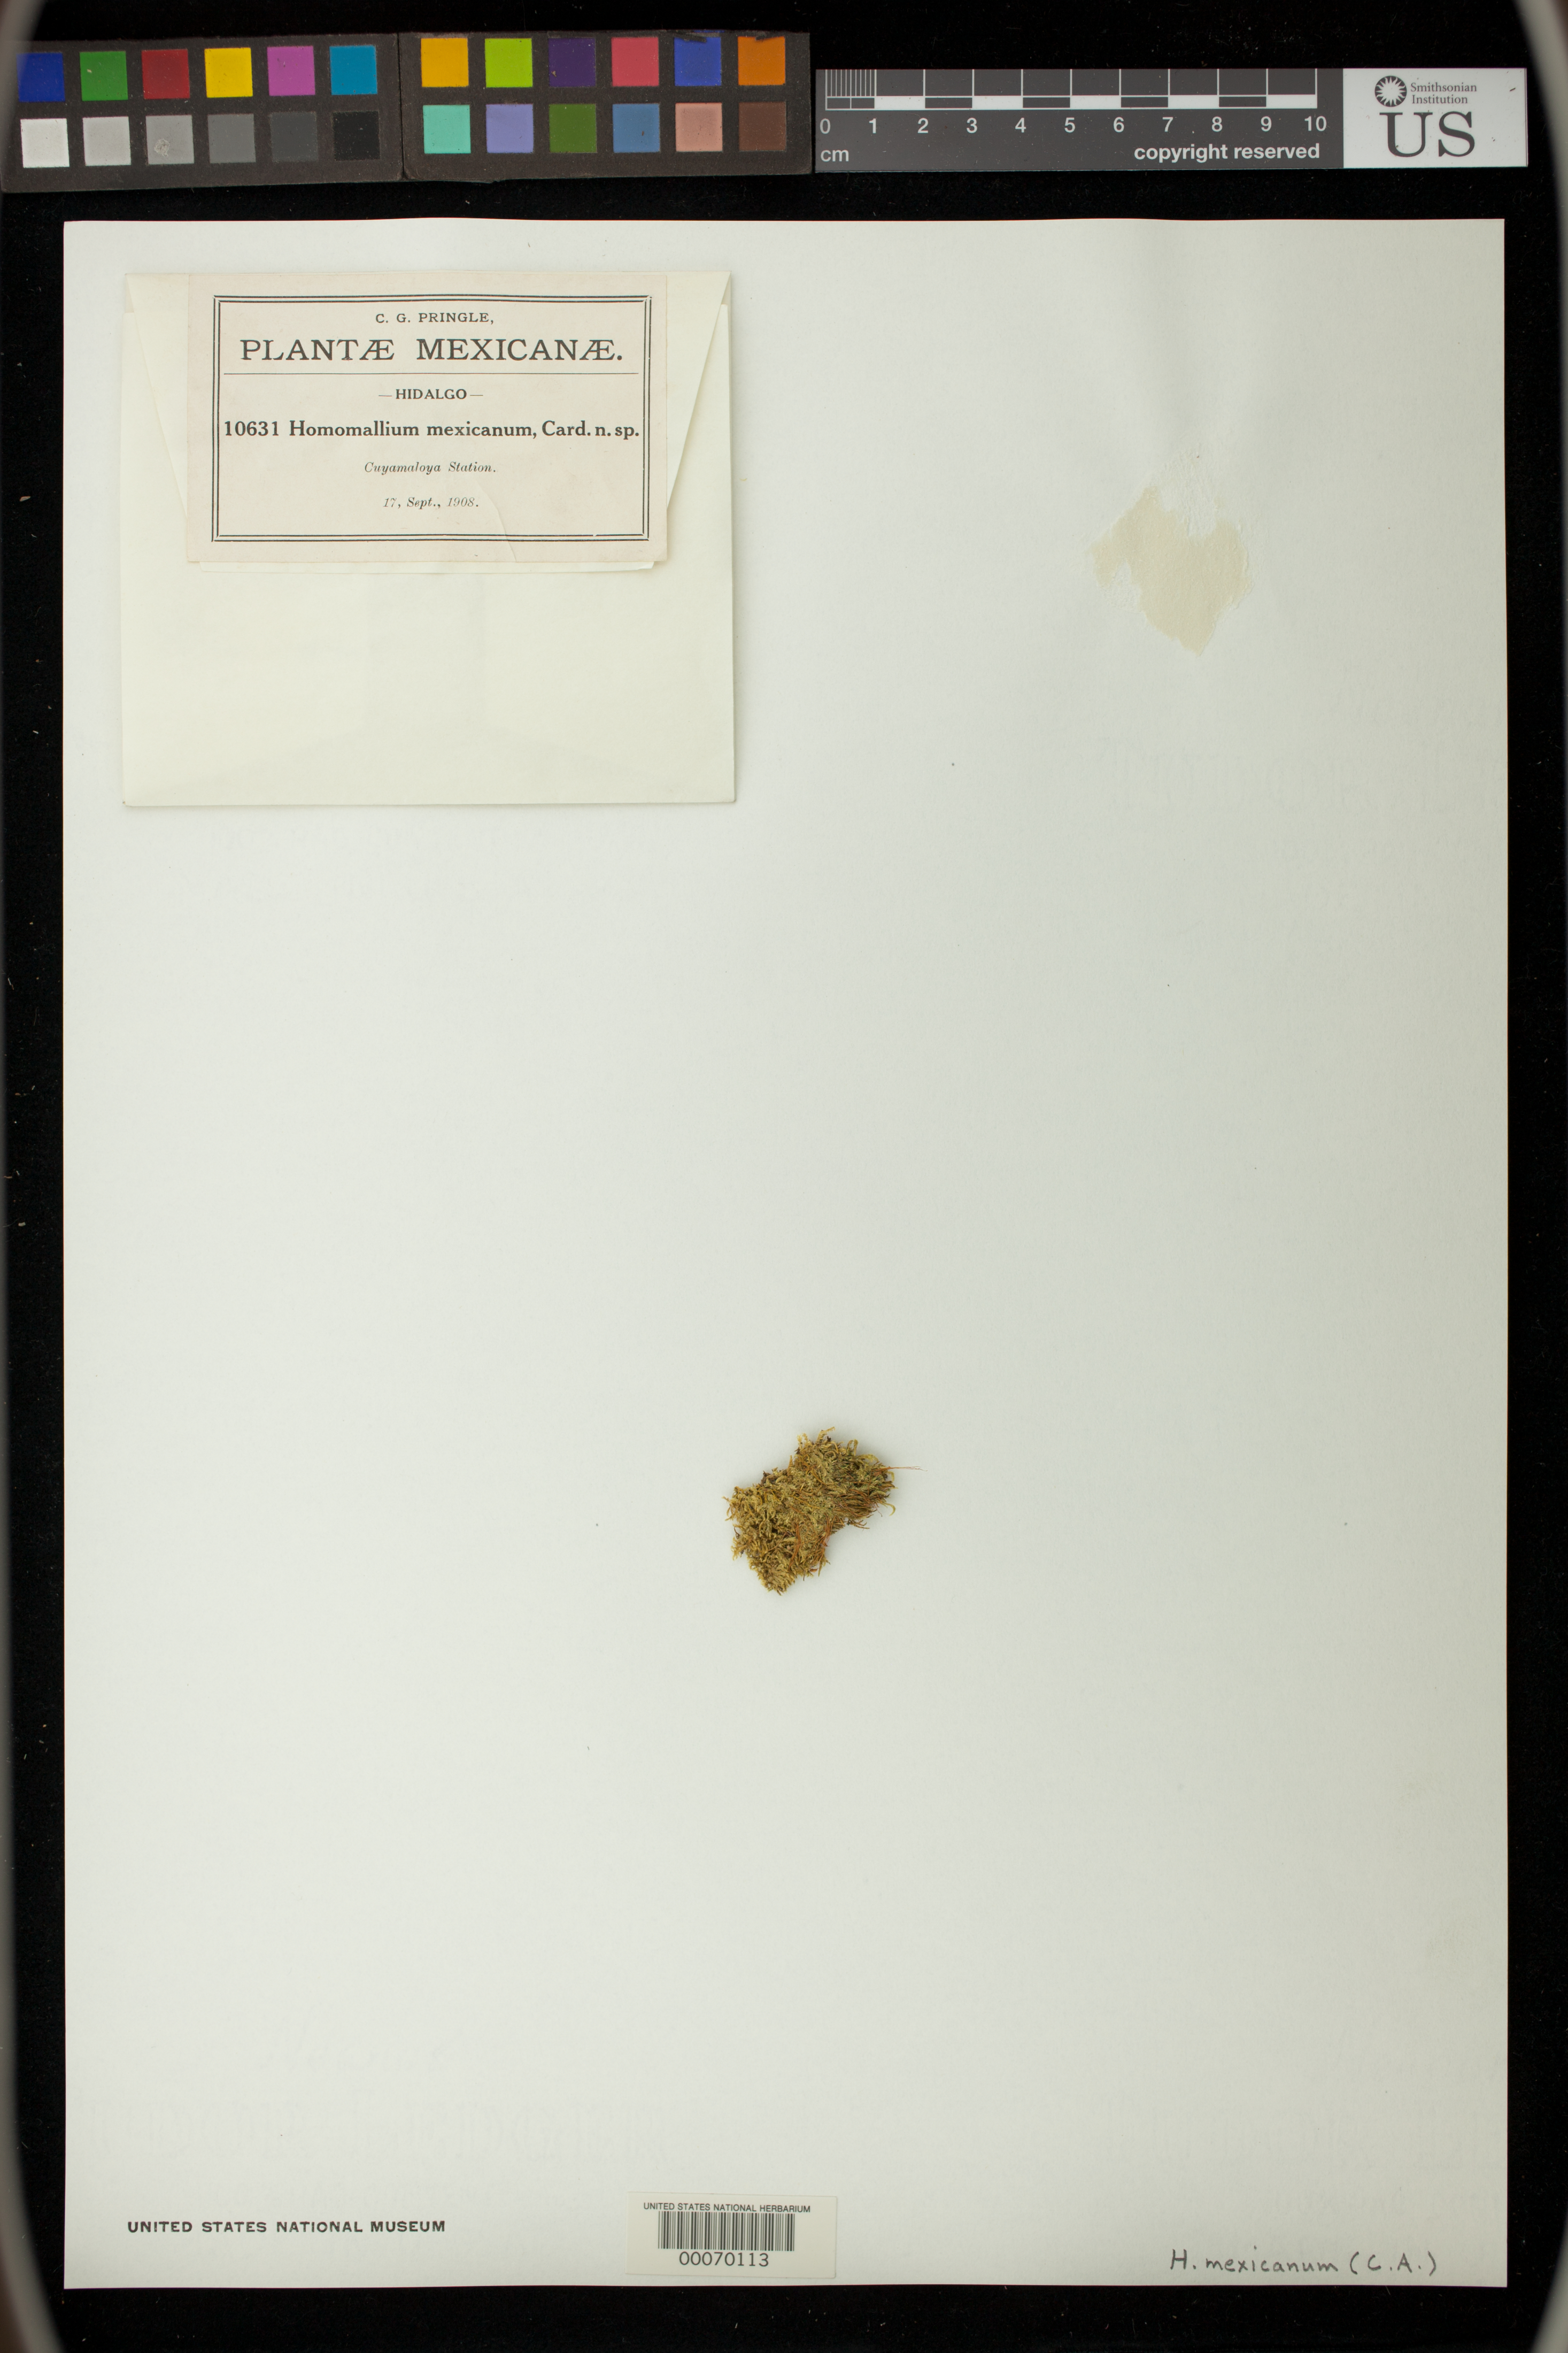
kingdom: Plantae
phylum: Bryophyta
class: Bryopsida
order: Hypnales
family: Pylaisiaceae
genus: Homomallium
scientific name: Homomallium mexicanum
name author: Cardot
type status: Syntype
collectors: C. G. Pringle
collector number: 10631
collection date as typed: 17 Sep 1908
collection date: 1908-09-17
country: Mexico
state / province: Hidalgo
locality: Cuyamaloya Station